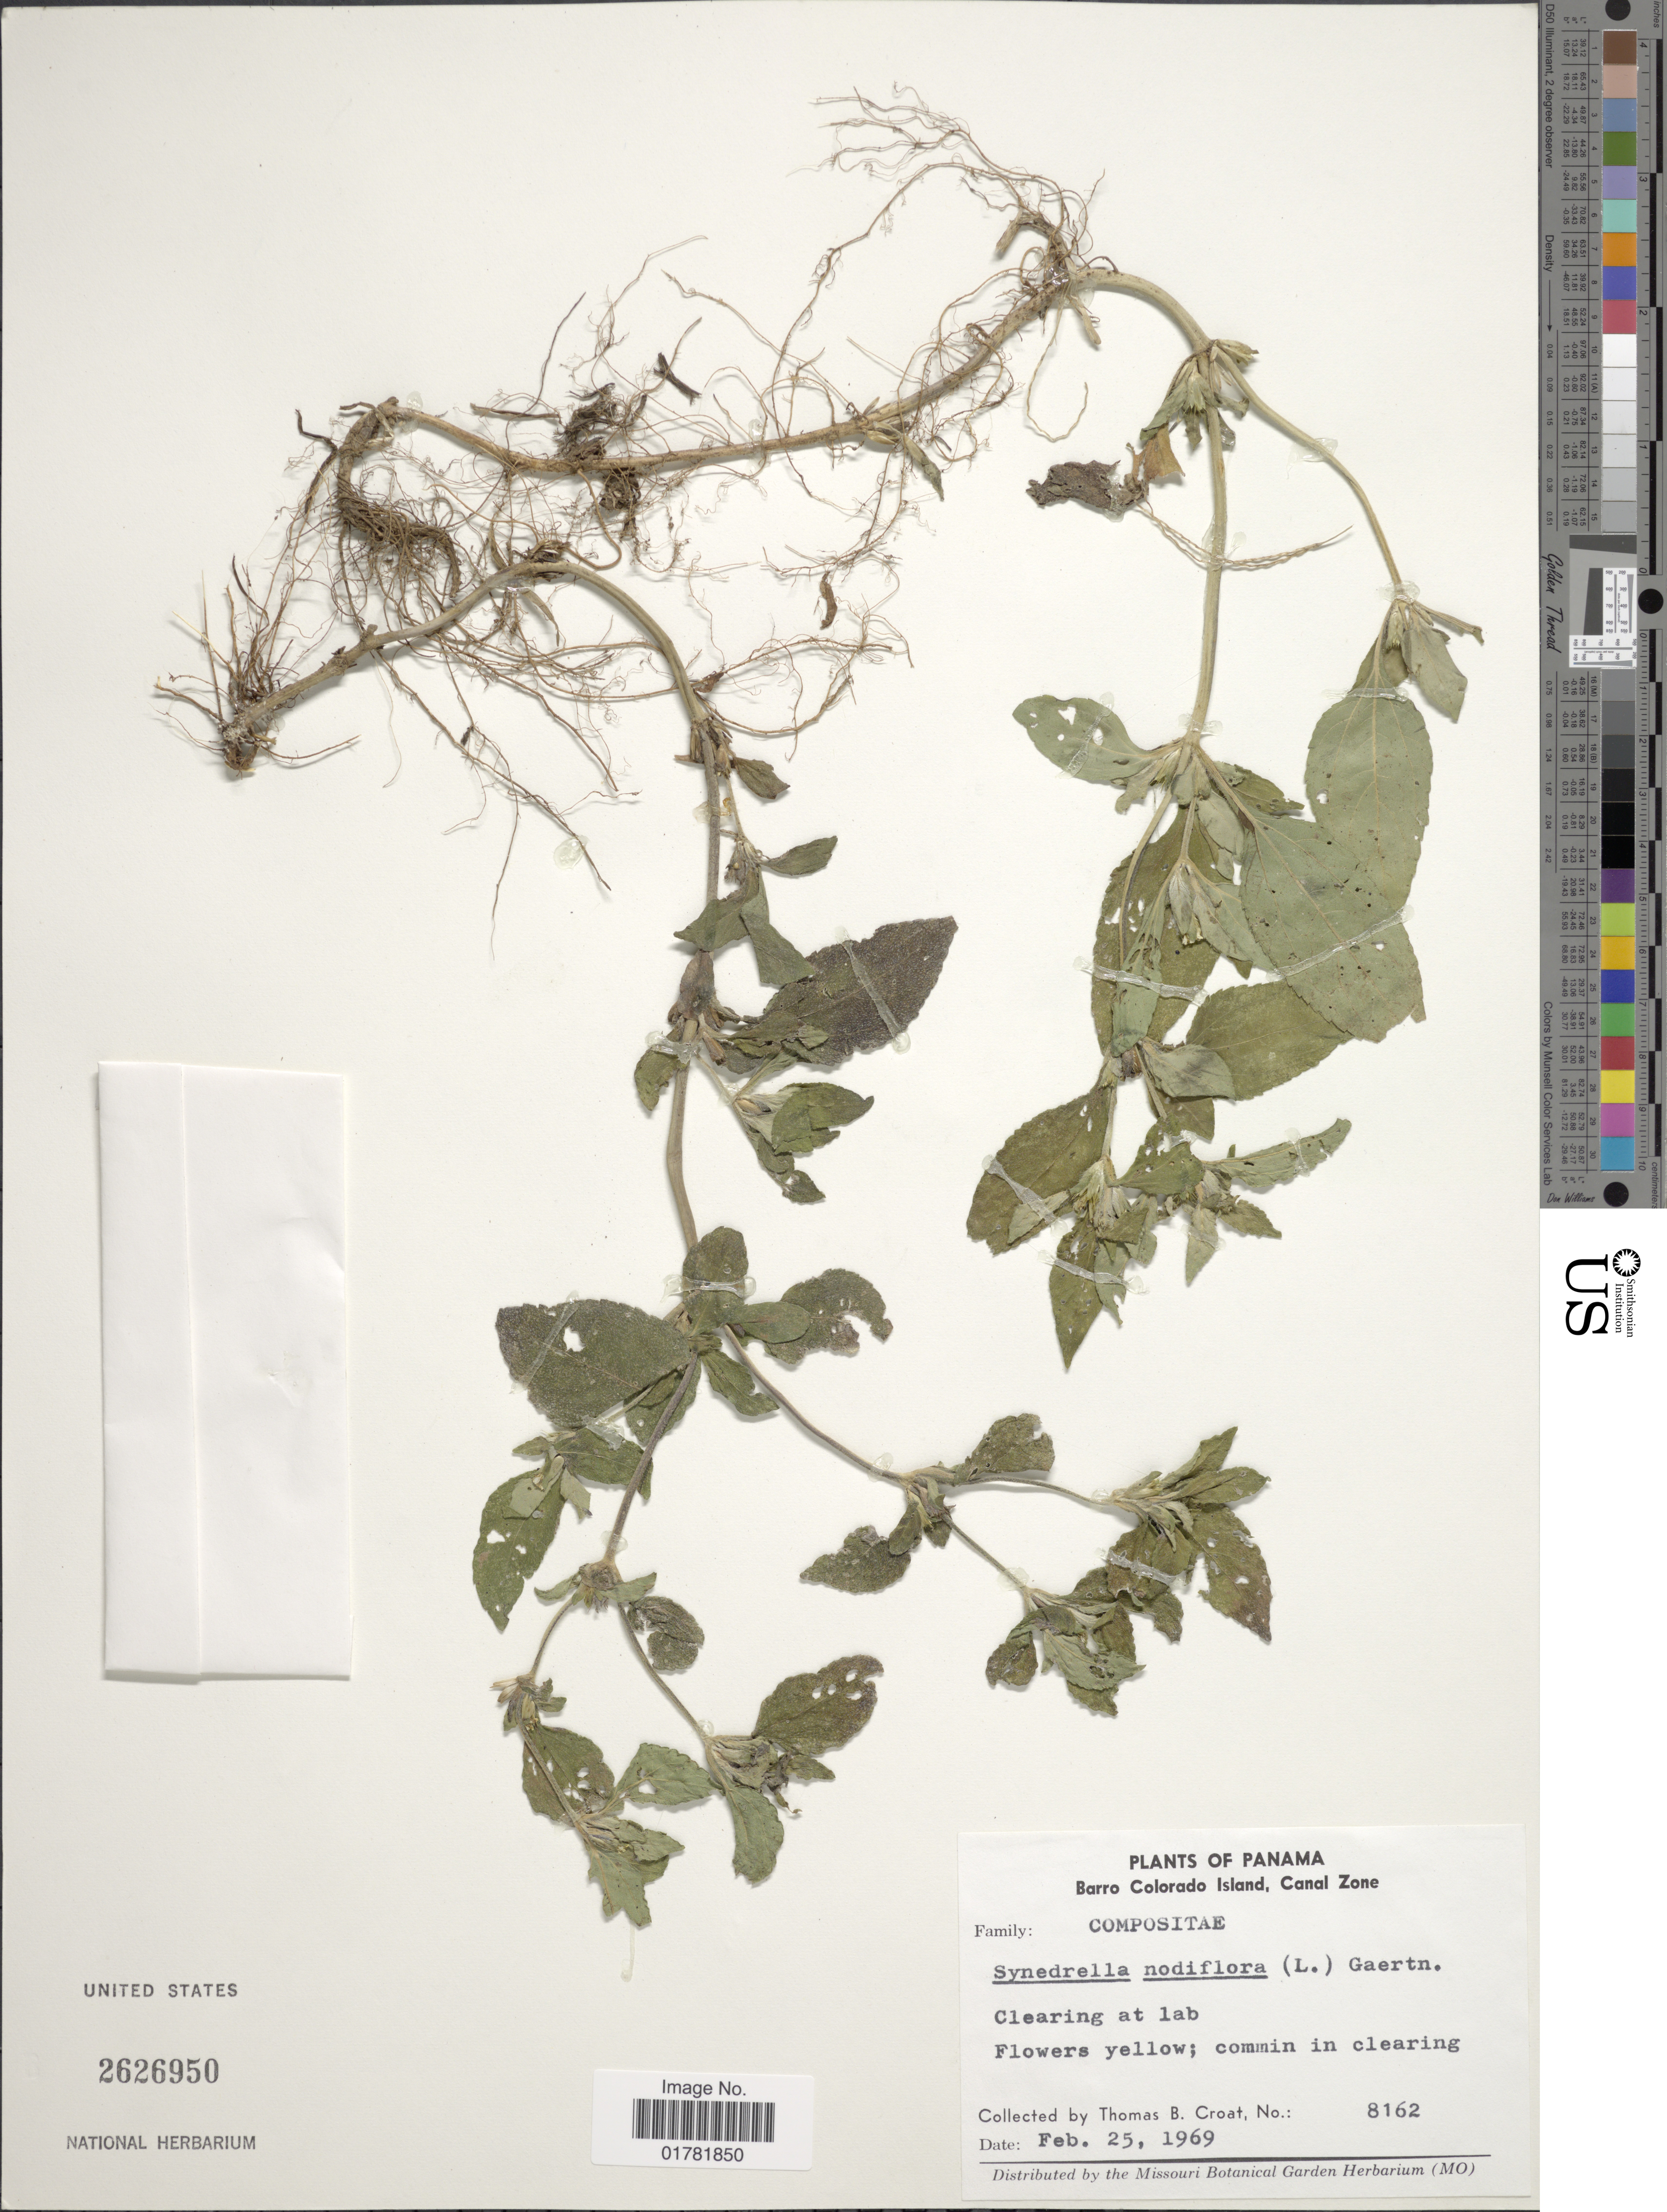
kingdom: Plantae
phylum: Tracheophyta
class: Magnoliopsida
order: Asterales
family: Asteraceae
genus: Synedrella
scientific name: Synedrella nodiflora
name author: (L.) Gaertn.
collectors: T. B. Croat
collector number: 8162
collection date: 1969-02-25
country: Panama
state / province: Panamá Oeste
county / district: Canal Zone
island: Barro Colorado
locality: Barro Colorado Island, Canal Zone, Clearing at lab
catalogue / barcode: US 2626950